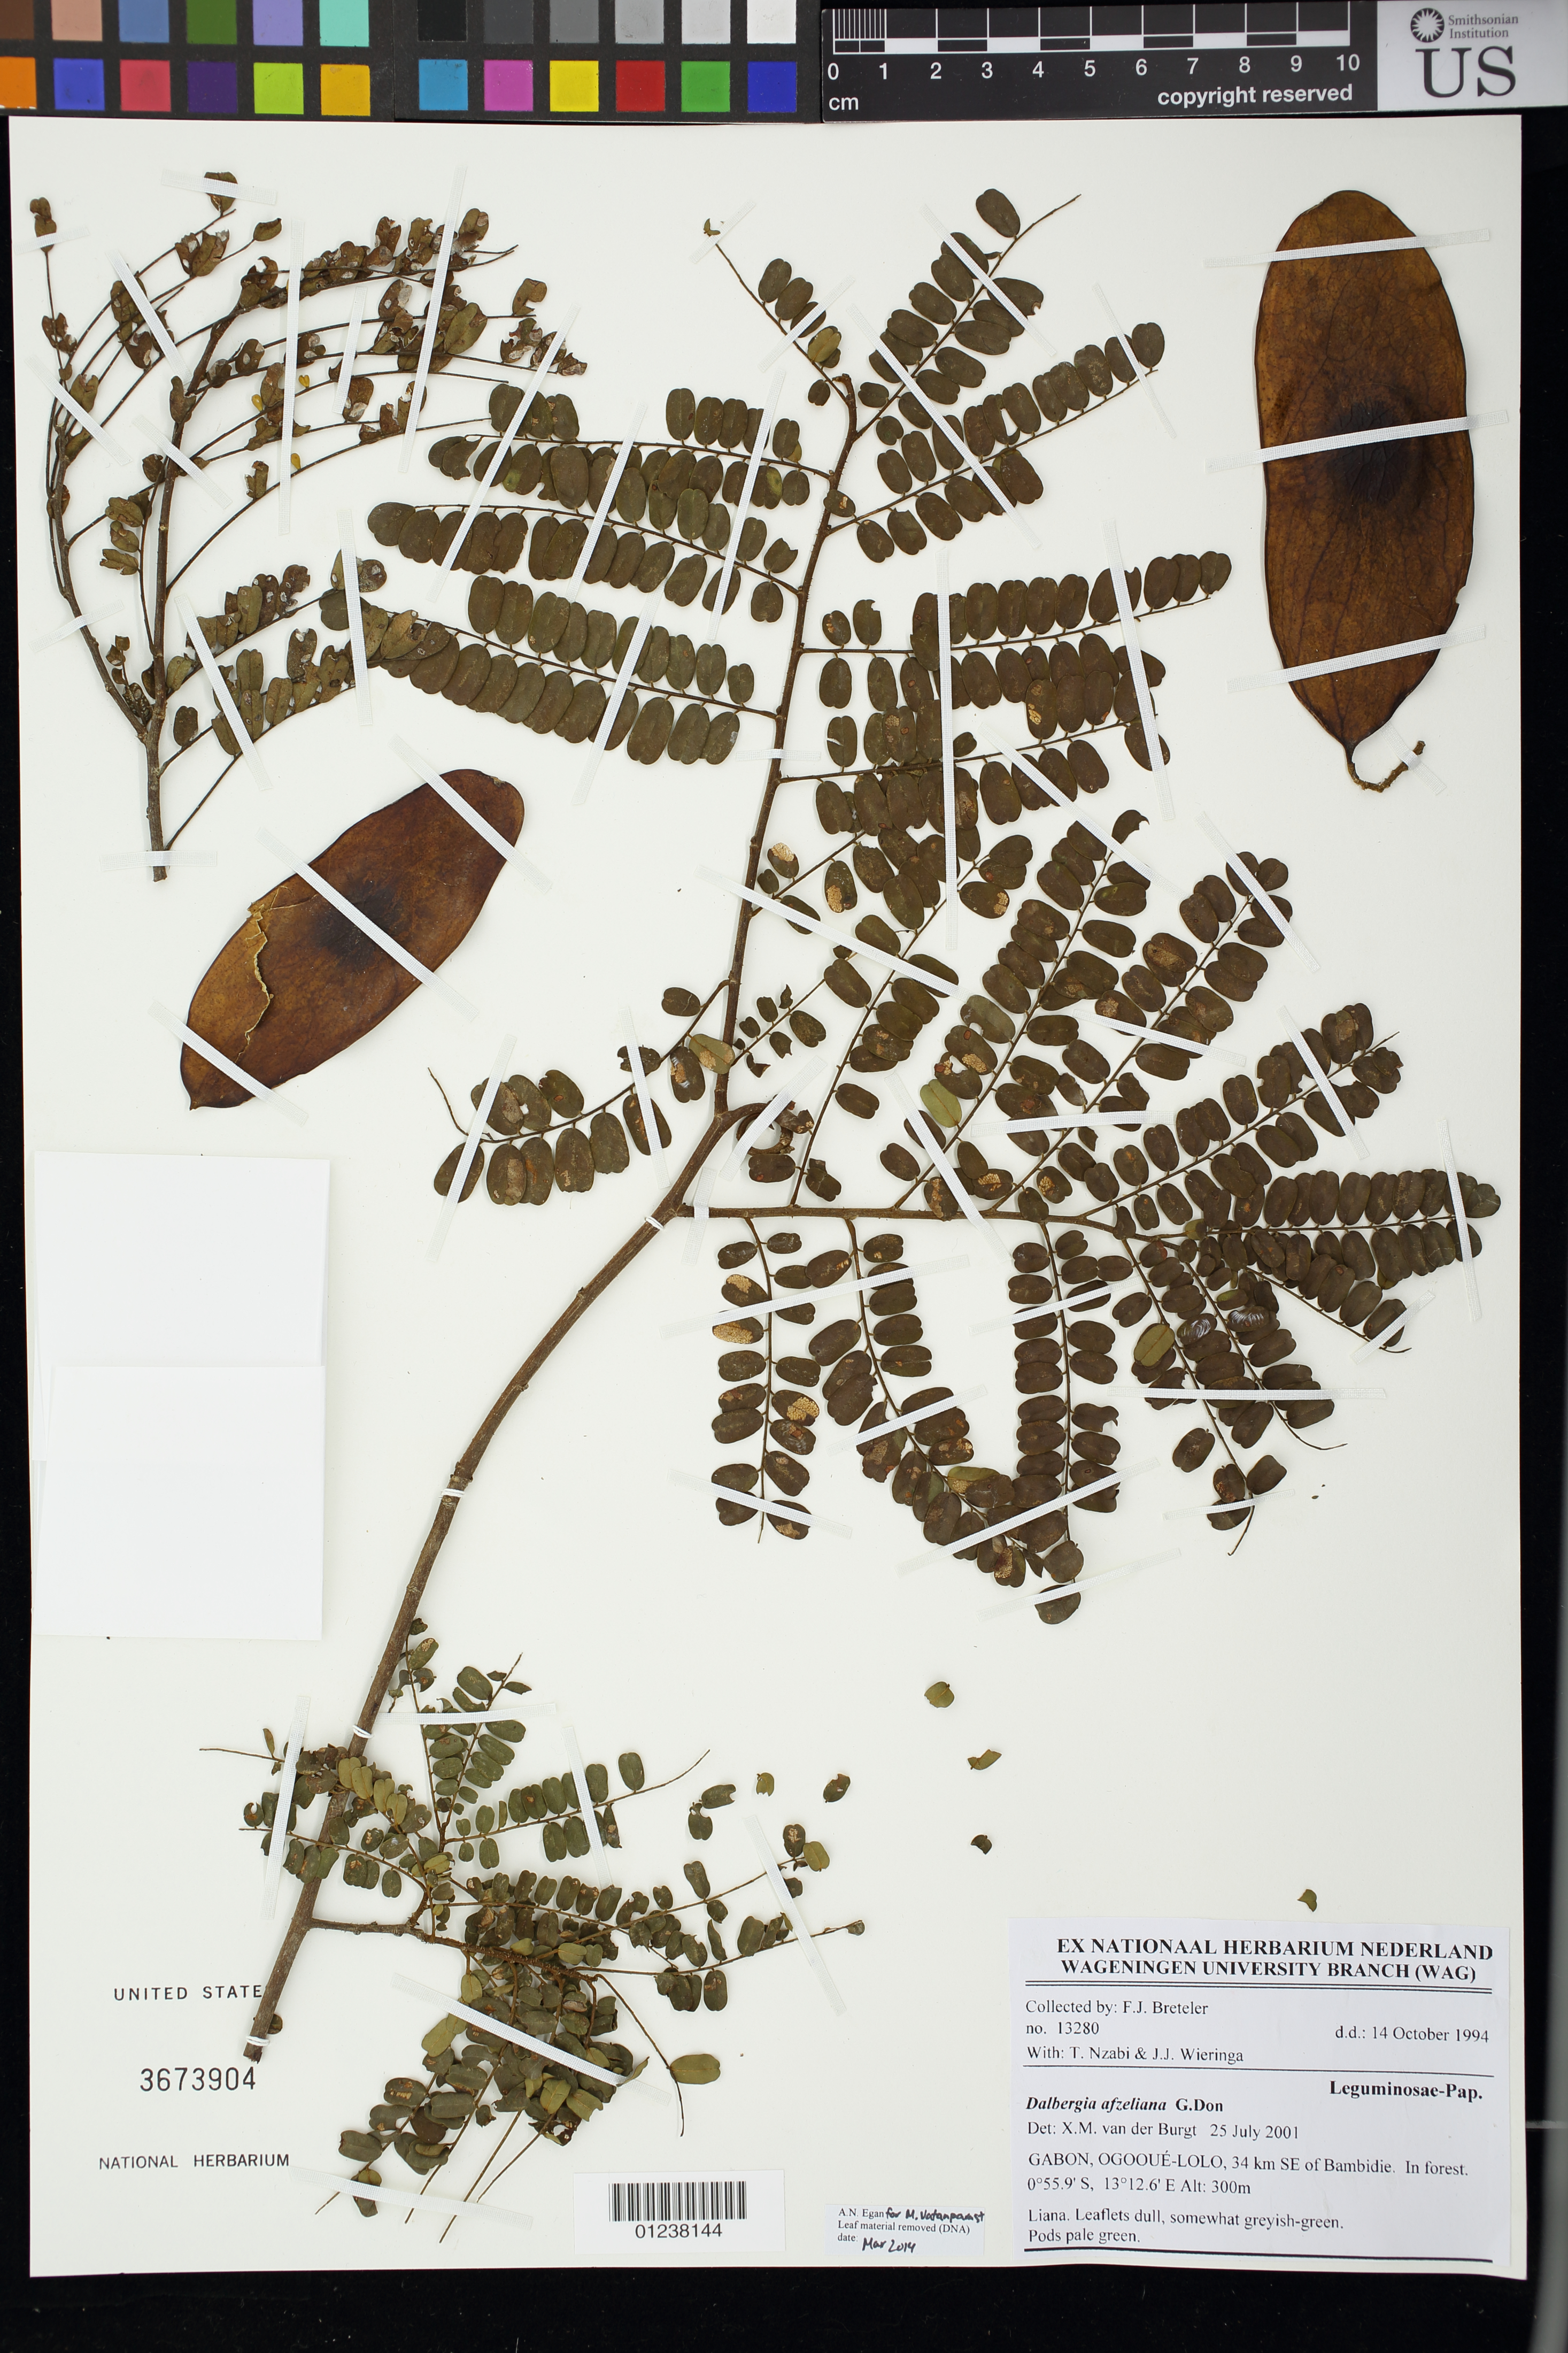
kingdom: Plantae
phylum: Tracheophyta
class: Magnoliopsida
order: Fabales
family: Fabaceae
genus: Dalbergia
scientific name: Dalbergia afzeliana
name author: G. Don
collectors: F. J. Breteler, T. Nzabi & J. J. Wieringa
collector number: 13280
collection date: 1994-10-14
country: Gabon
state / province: Ogooue-Lolo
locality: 34 km SE of Bambidie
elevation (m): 300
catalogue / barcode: US 3673904